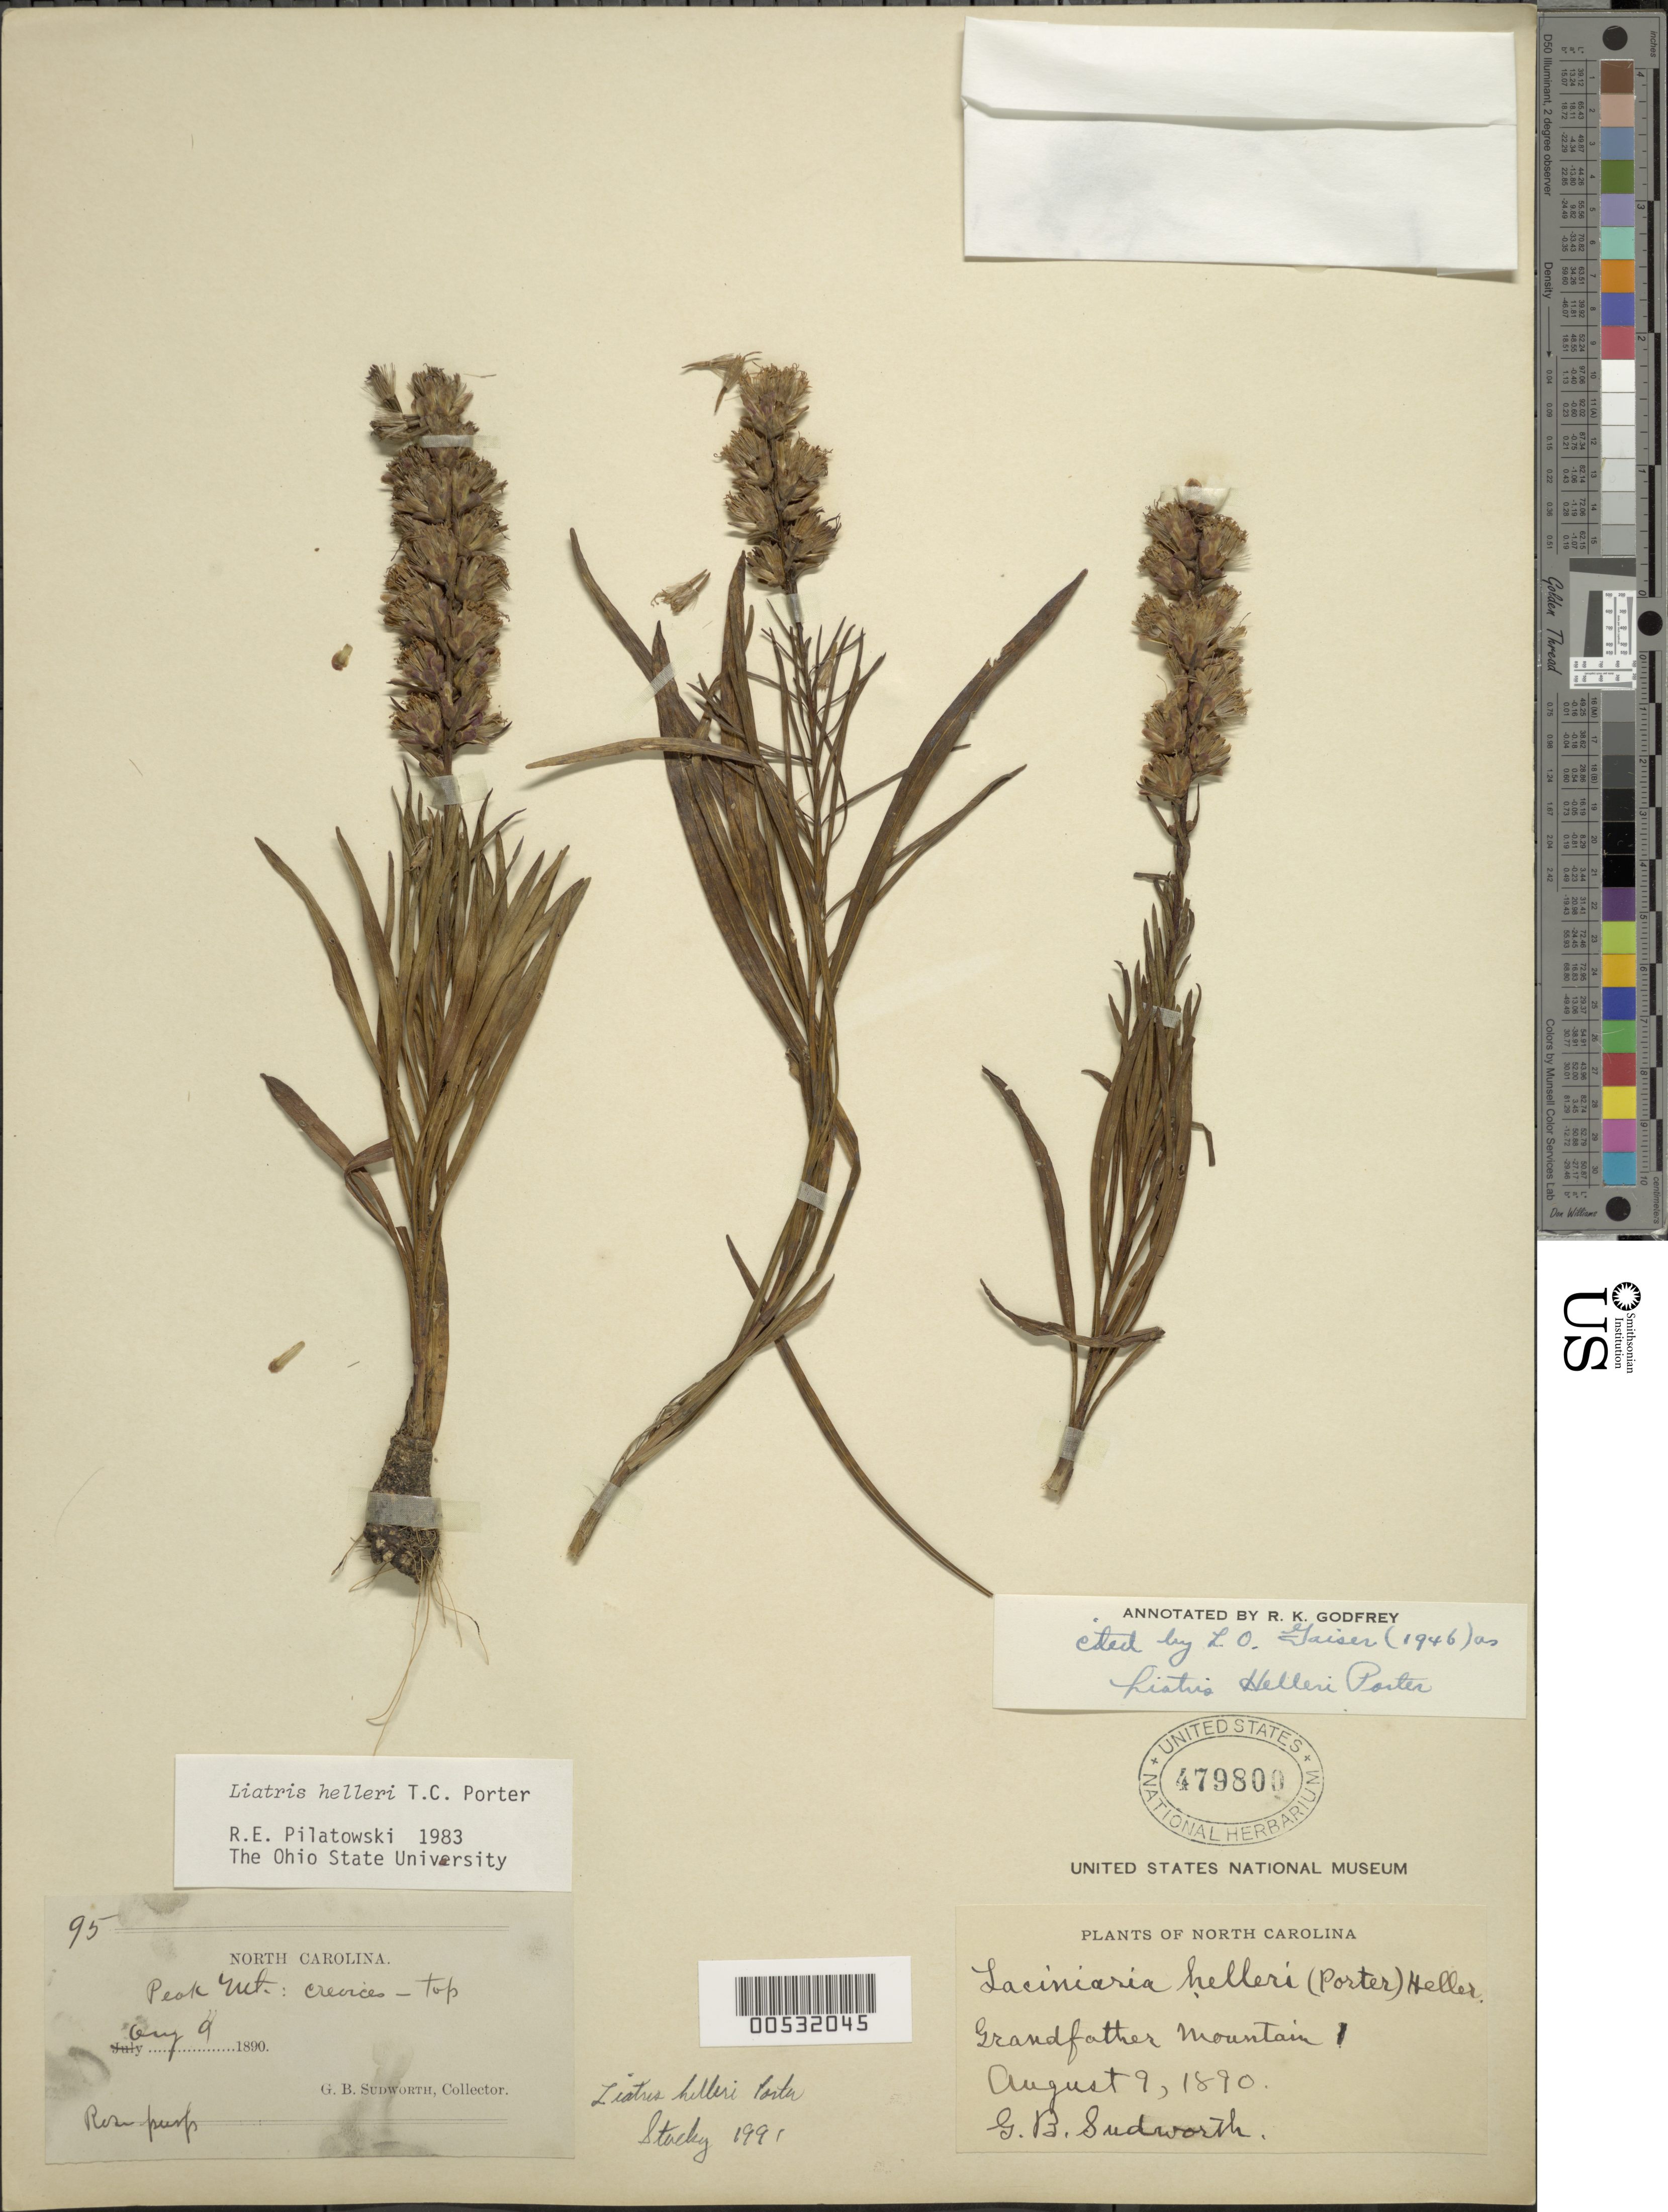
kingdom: Plantae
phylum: Tracheophyta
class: Magnoliopsida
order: Asterales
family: Asteraceae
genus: Liatris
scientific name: Liatris helleri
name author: Porter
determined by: Stucky, J.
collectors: G. B. Sudworth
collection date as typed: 09 Aug 1890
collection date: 1890-08-09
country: United States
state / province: North Carolina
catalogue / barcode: US 479800